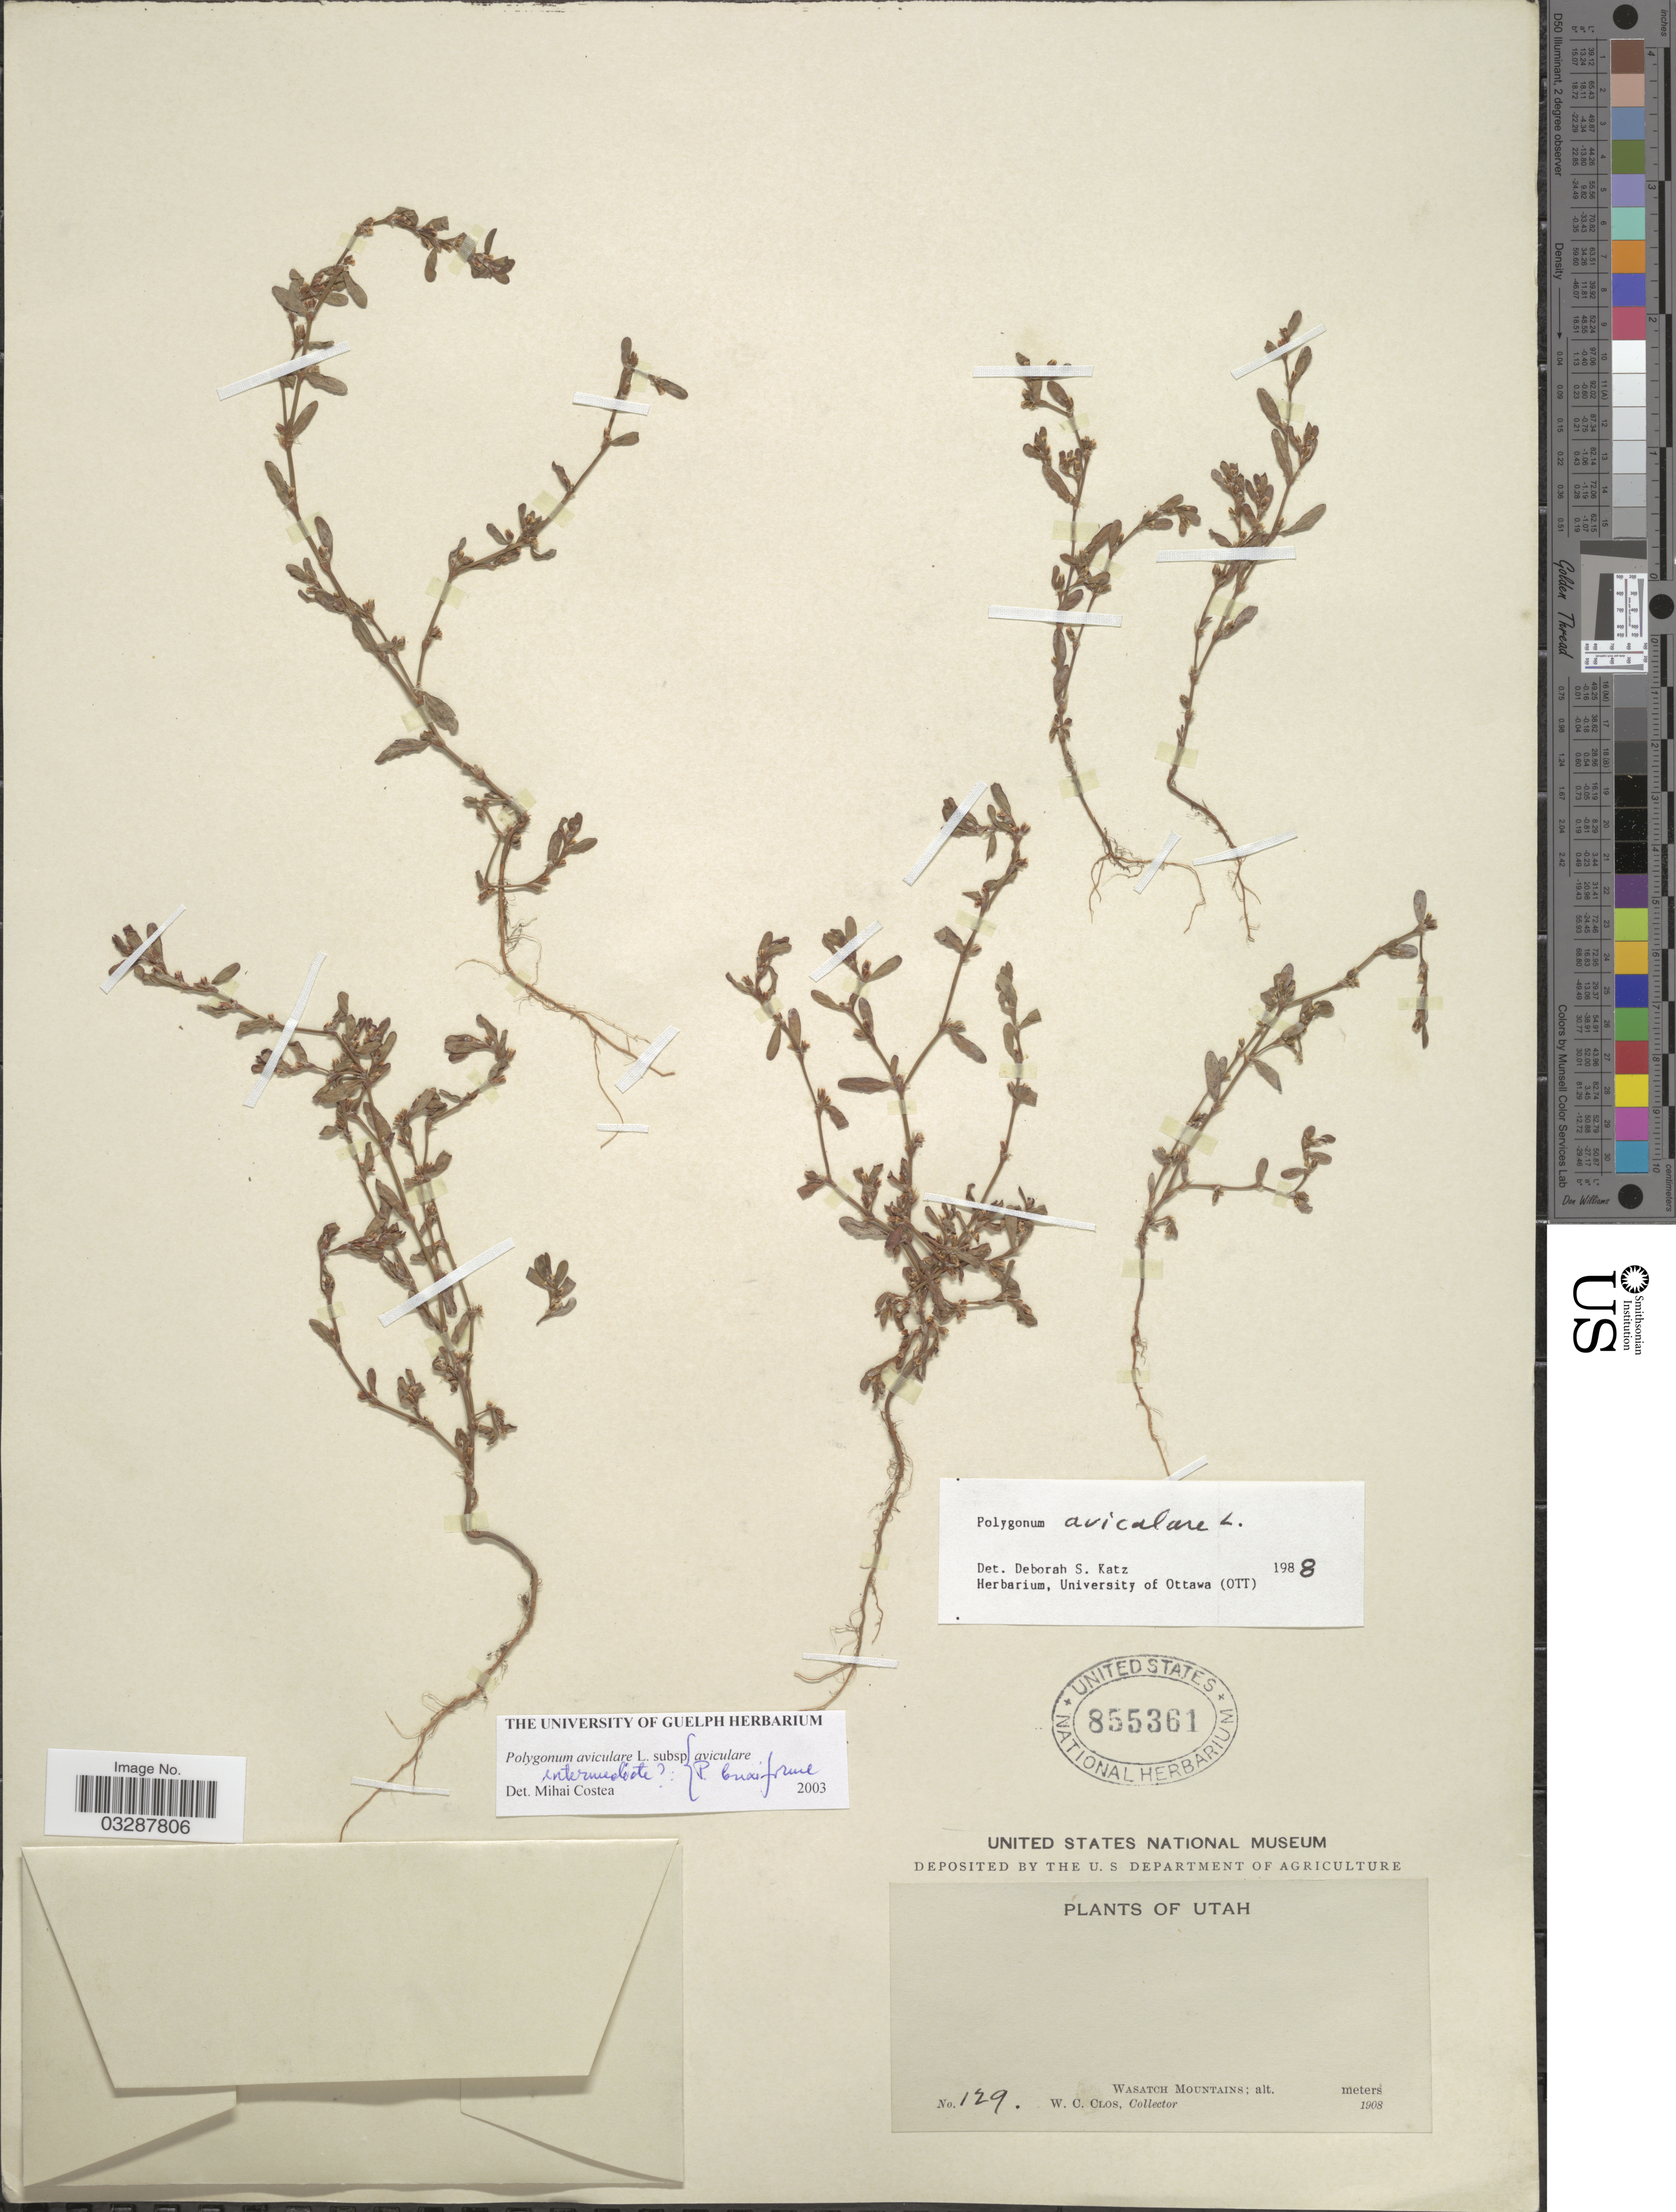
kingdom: Plantae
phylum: Tracheophyta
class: Magnoliopsida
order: Caryophyllales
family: Polygonaceae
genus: Polygonum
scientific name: Polygonum aviculare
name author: L.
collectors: W. C. Clos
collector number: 129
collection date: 1908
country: United States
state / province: Utah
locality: Wasatch Mountains.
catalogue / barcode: US 855361